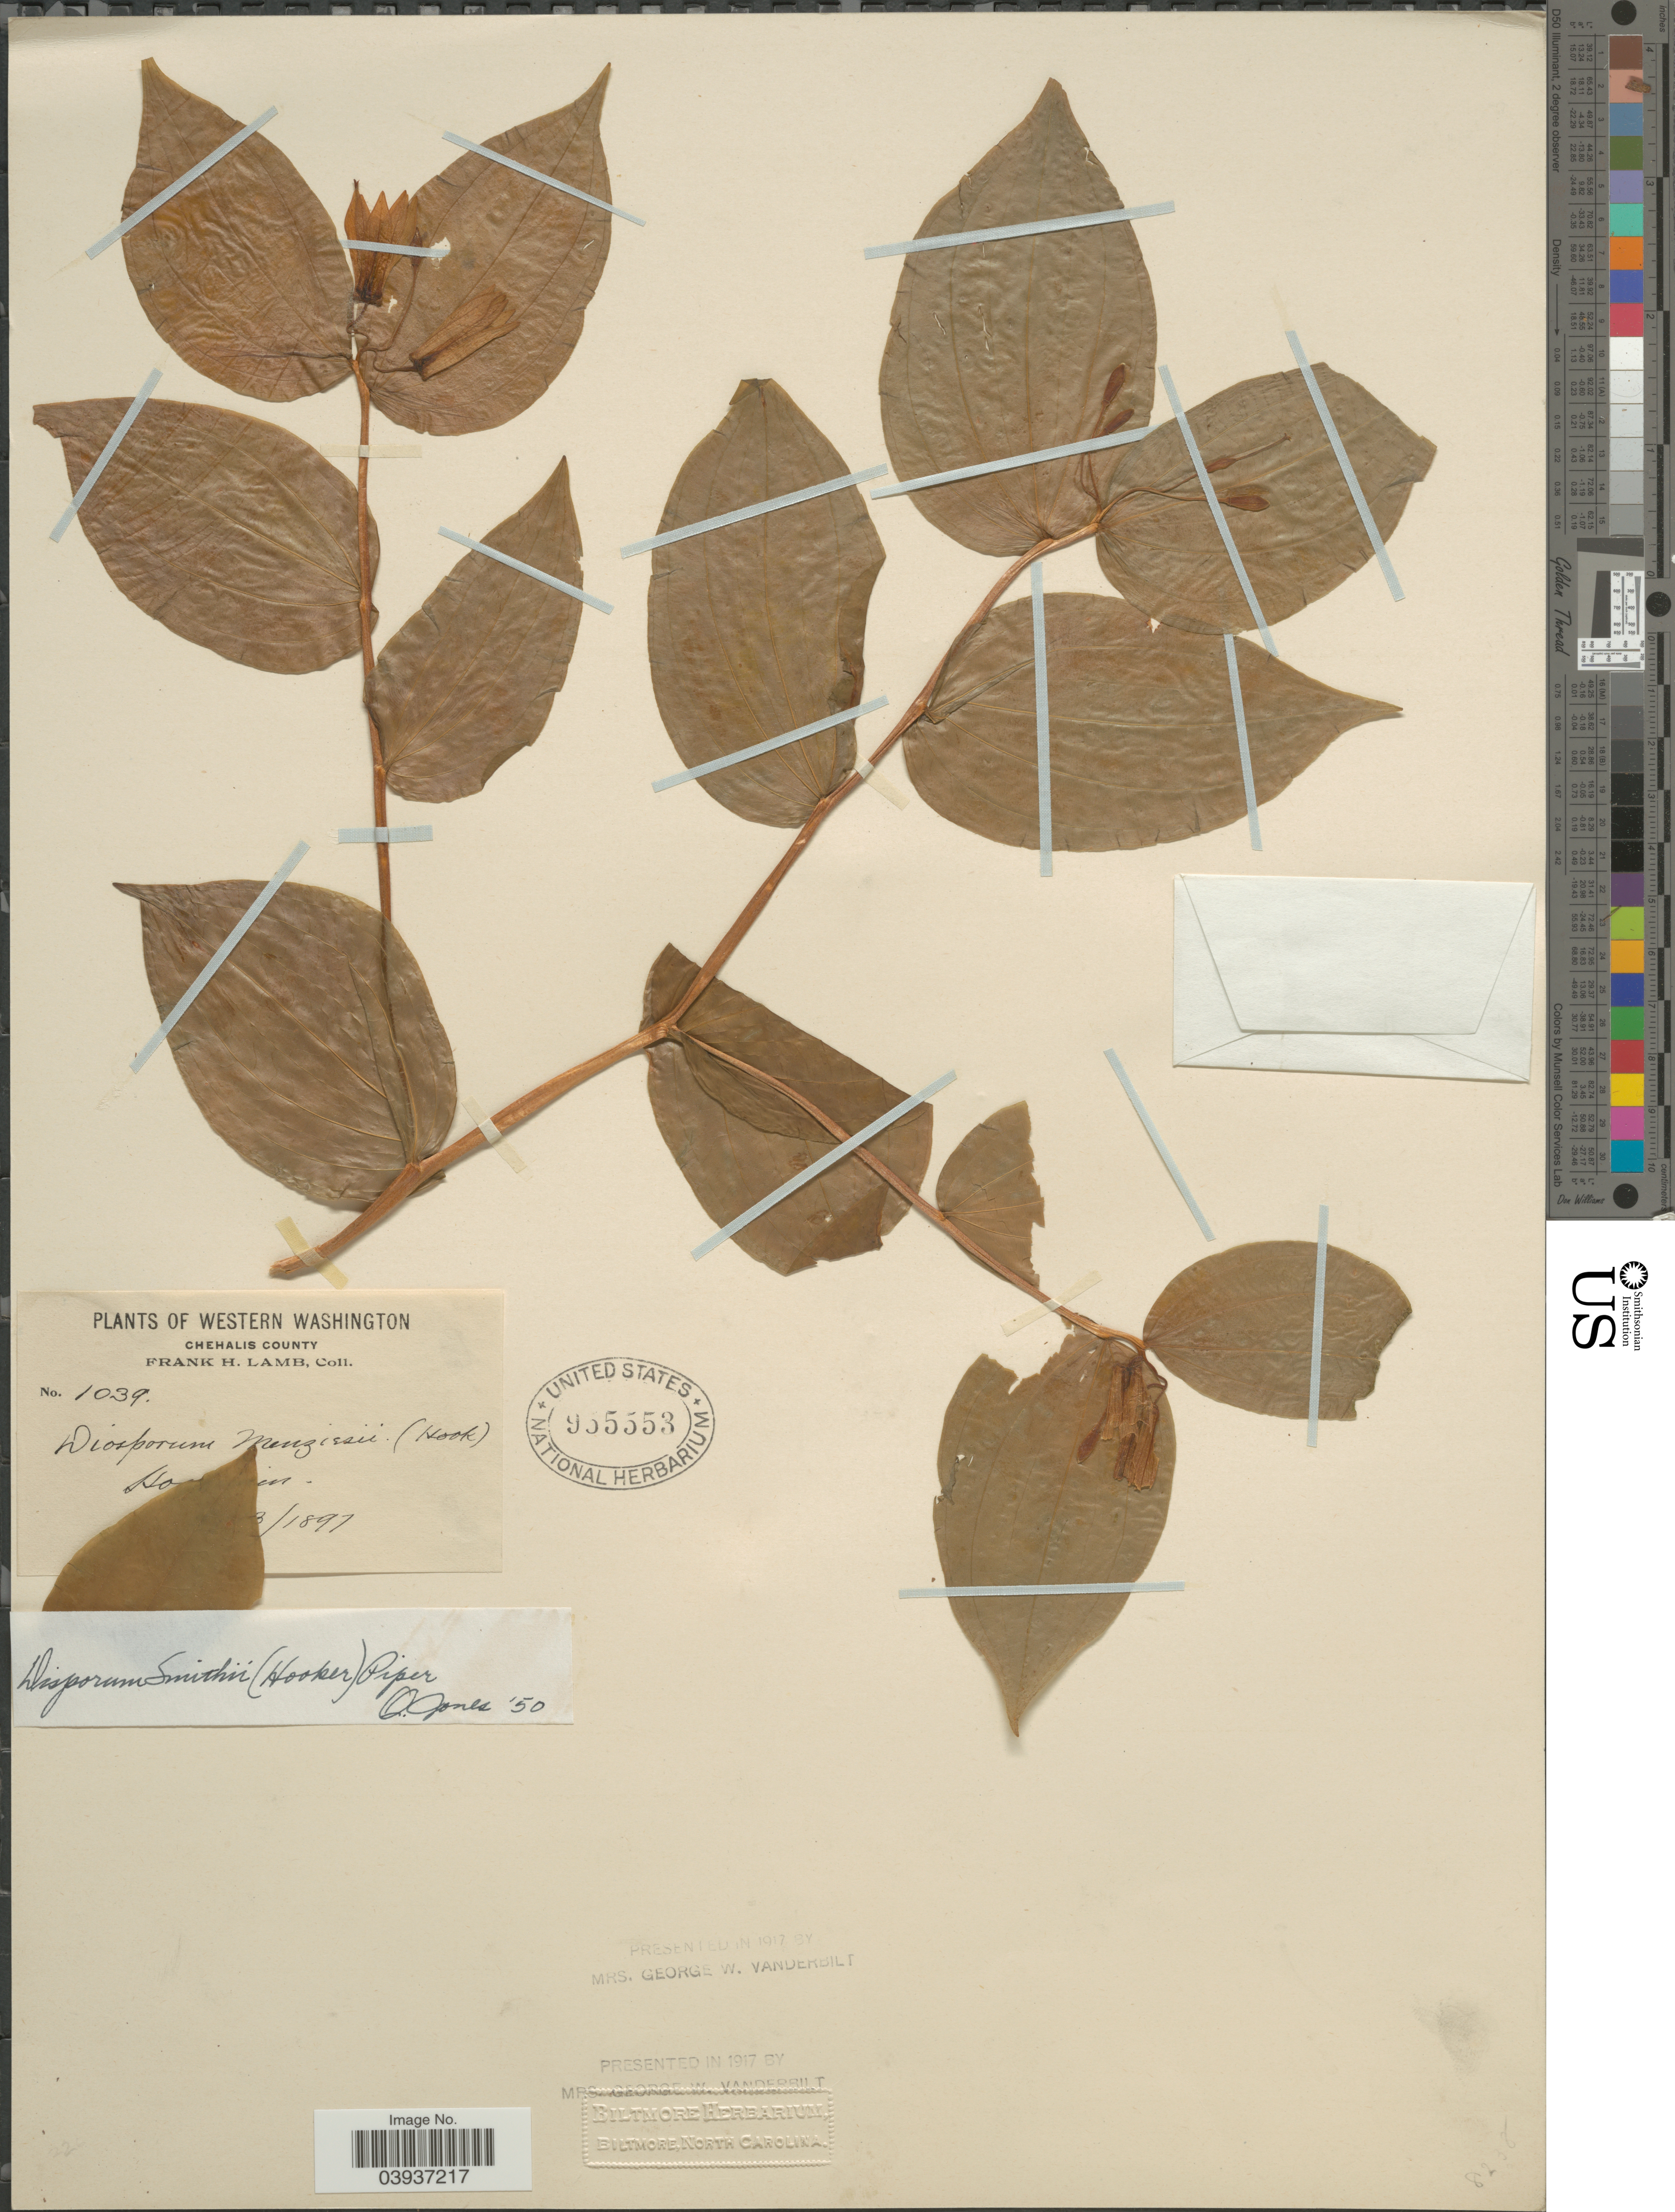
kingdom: Plantae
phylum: Tracheophyta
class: Liliopsida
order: Liliales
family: Colchicaceae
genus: Disporum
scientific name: Disporum smithii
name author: Piper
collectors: F. H. Lamb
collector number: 1039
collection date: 1897-03-11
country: United States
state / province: Washington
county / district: Grays Harbor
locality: Hoquiam.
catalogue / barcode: US 955553